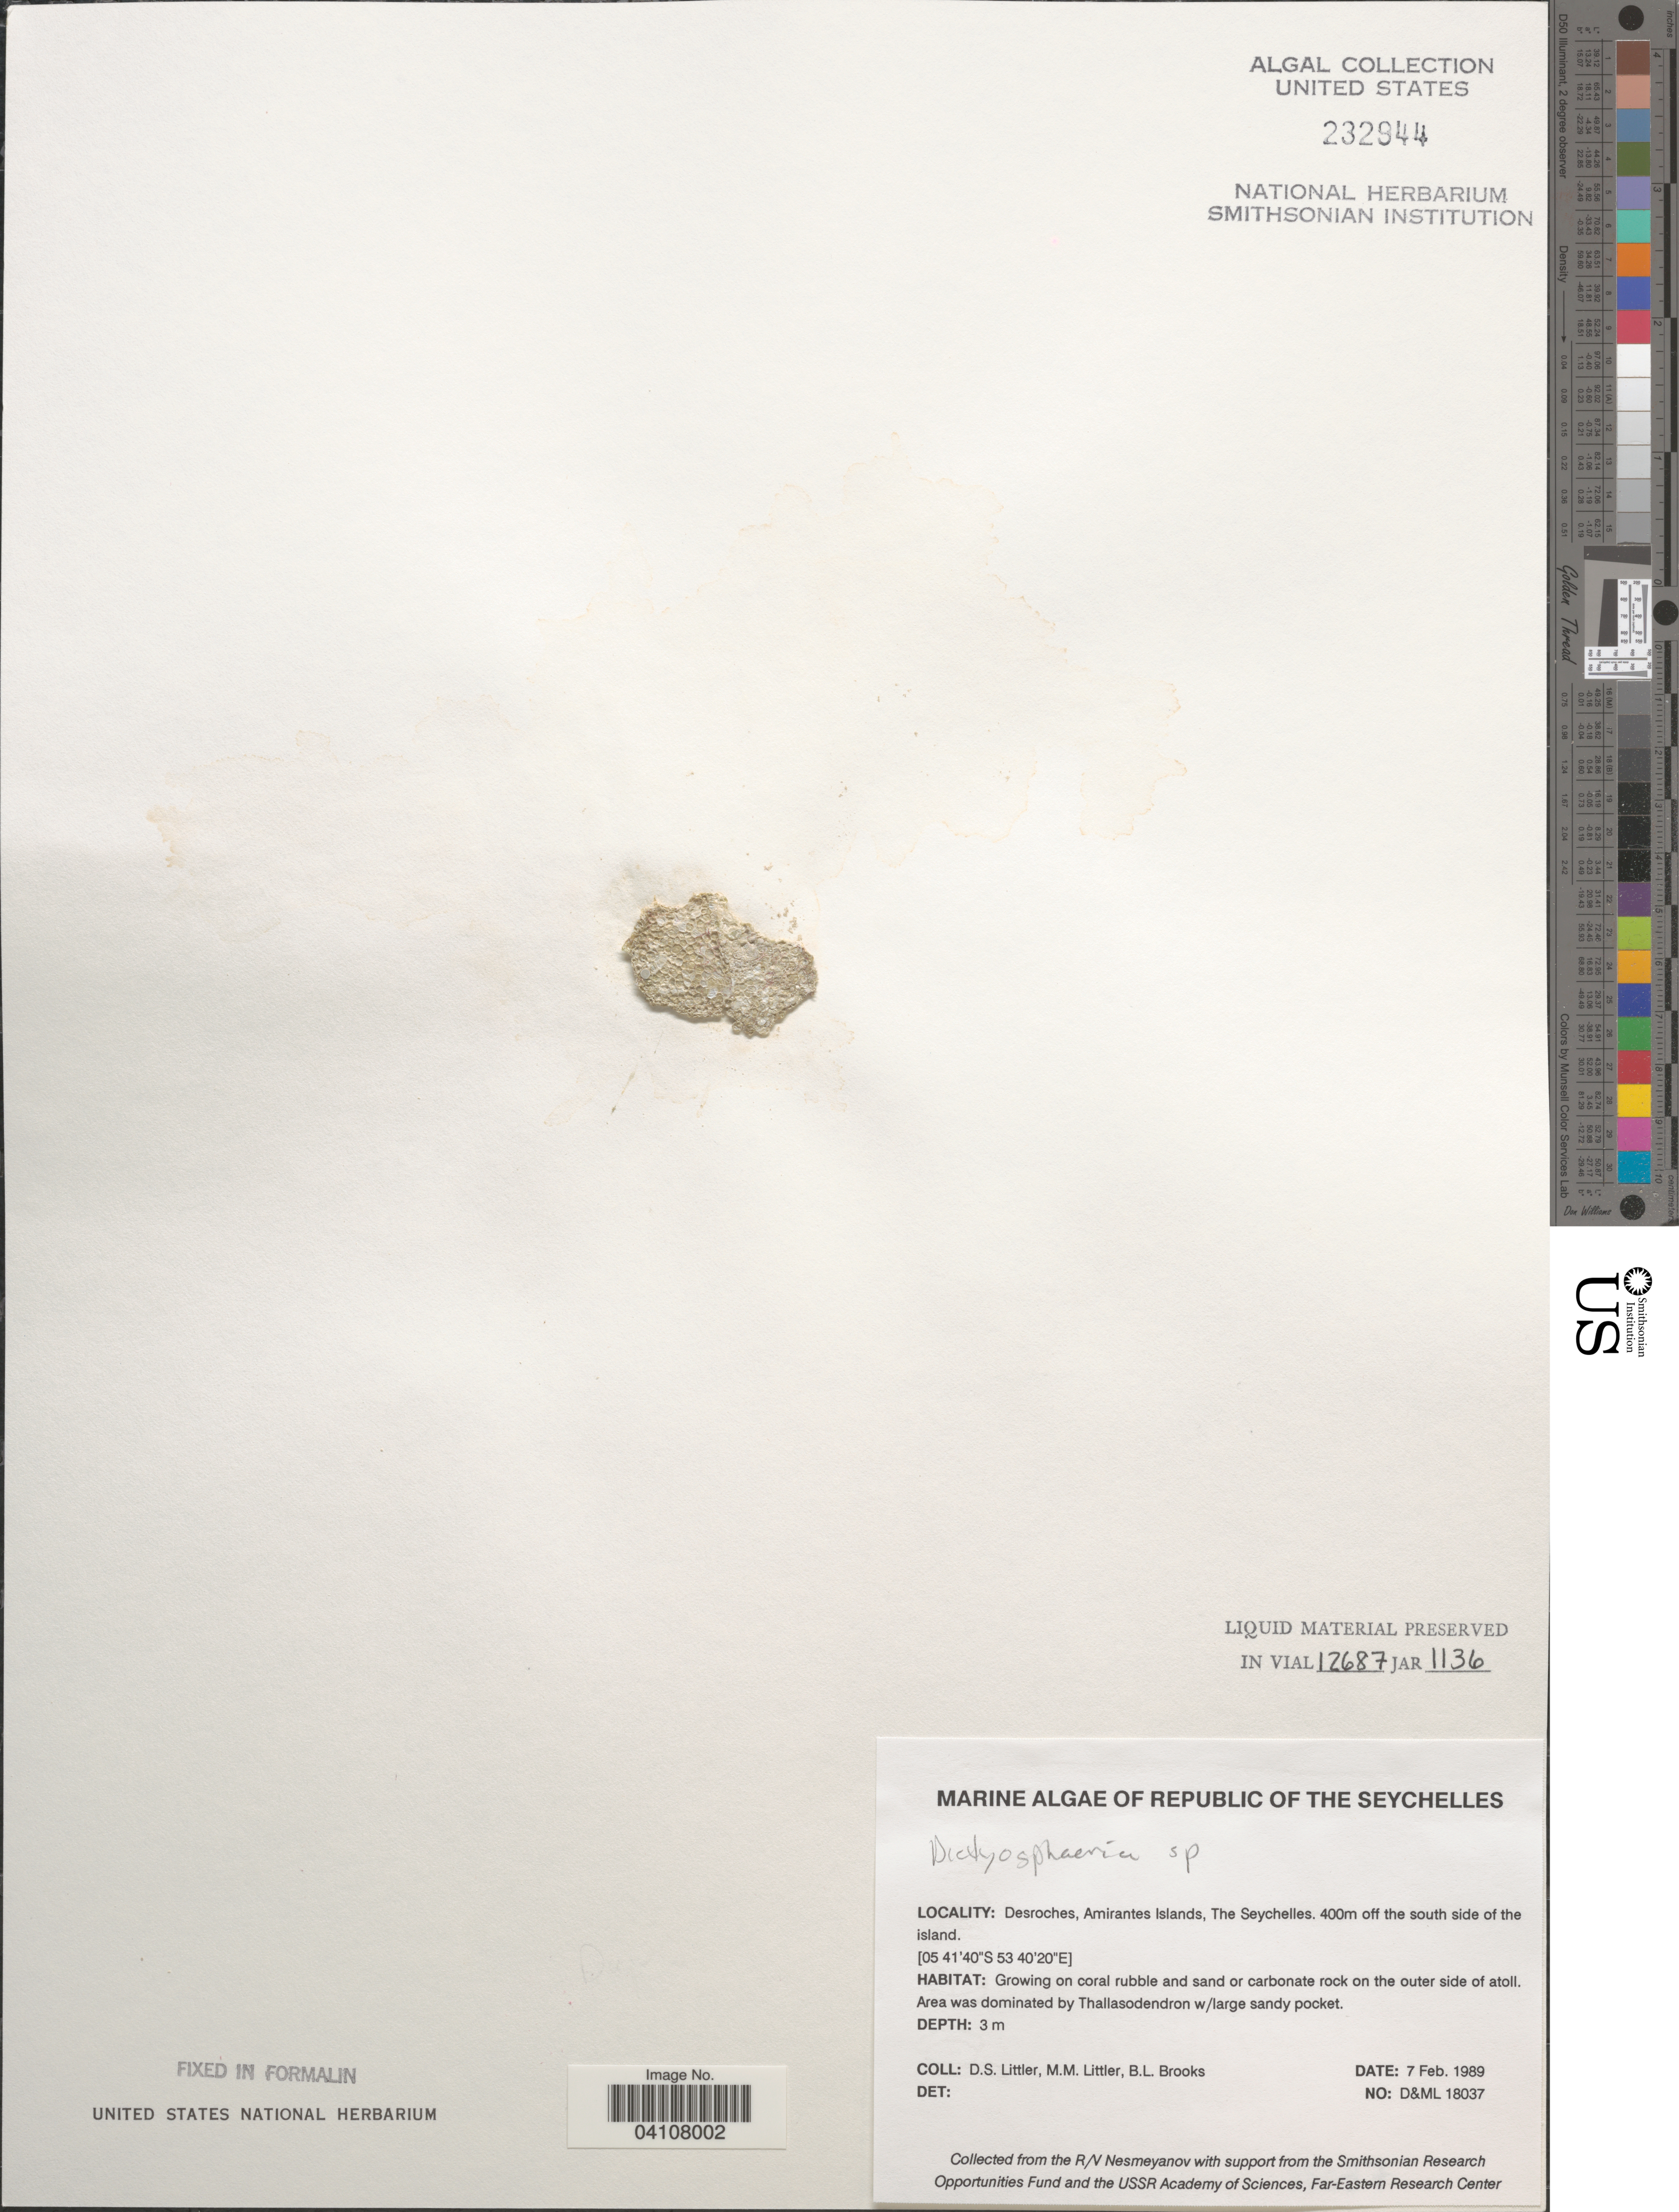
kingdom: Plantae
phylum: Chlorophyta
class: Ulvophyceae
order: Siphonocladales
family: Siphonocladaceae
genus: Dictyosphaeria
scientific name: Dictyosphaeria sp.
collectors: D. S. Littler & B. Brooks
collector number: D&ML18037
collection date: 1989-02-07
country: Seychelles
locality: Republic of the Seychelles. Desroches, Amirantes Islands. 400m off the south side of the island. On the outer side of atoll.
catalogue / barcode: US 232944